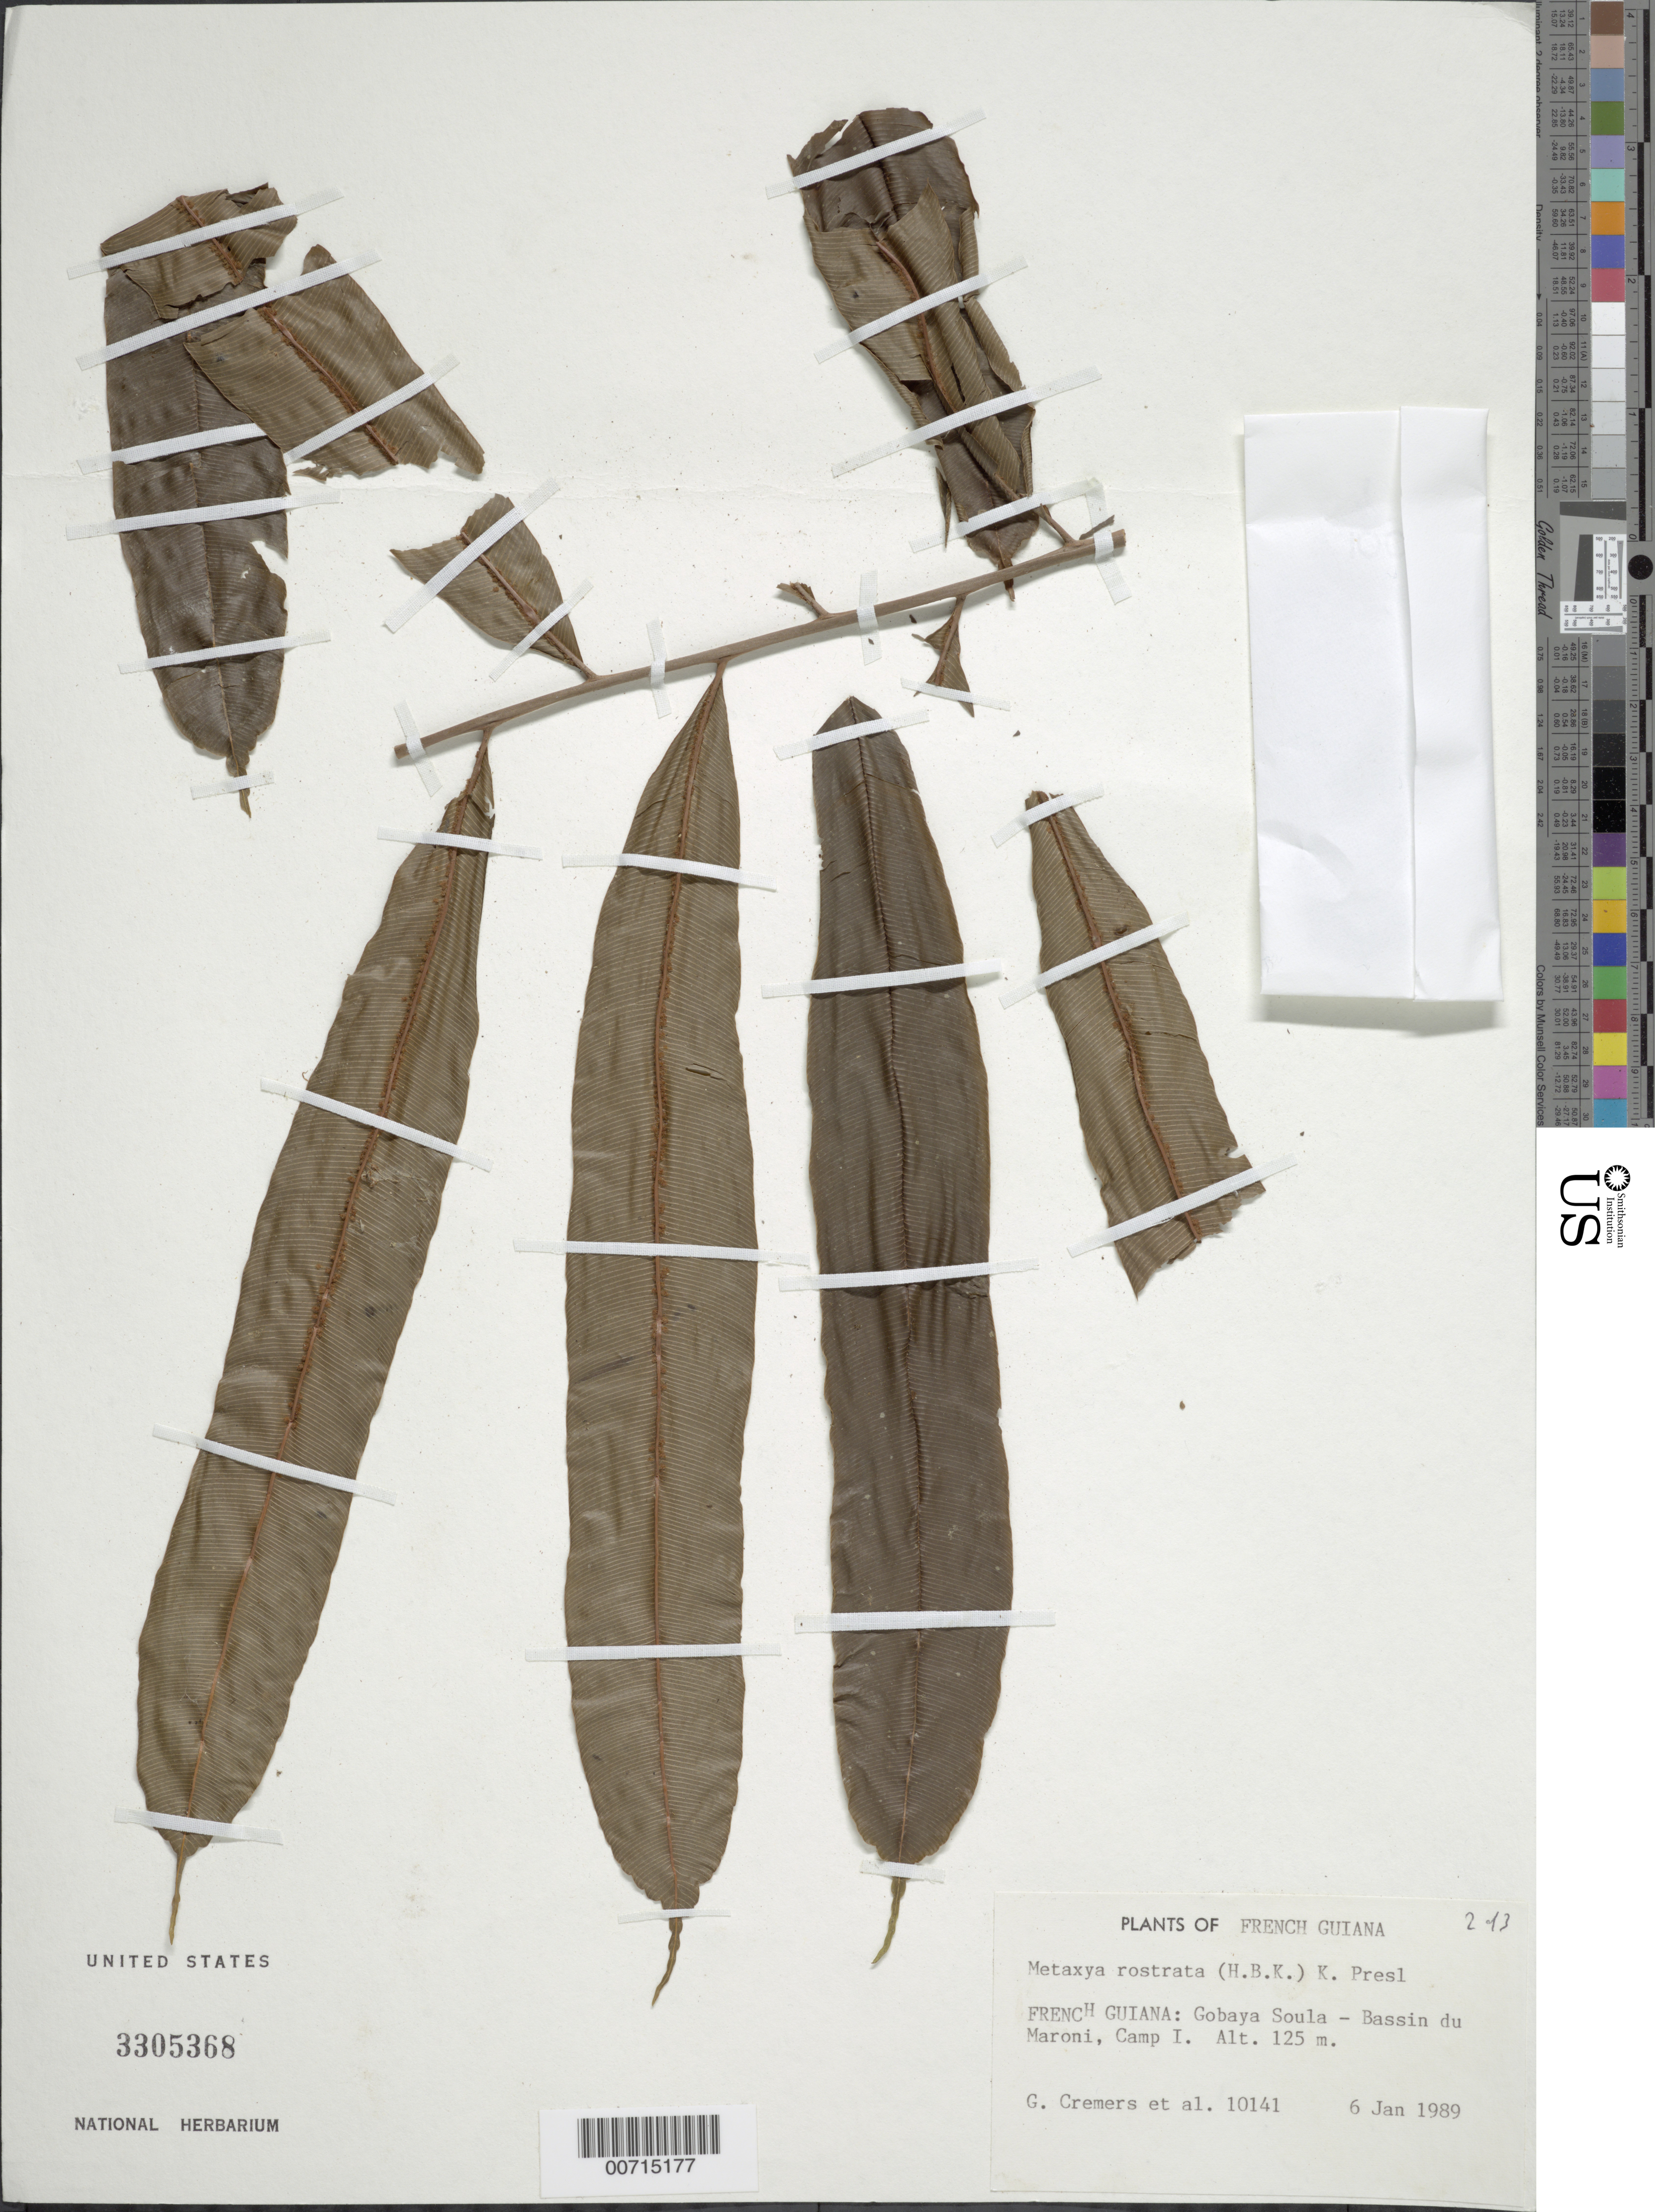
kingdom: Plantae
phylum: Tracheophyta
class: Polypodiopsida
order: Cyatheales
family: Metaxyaceae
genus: Metaxya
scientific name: Metaxya rostrata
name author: (Kunth) C. Presl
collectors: G. Cremers & et al.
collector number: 10141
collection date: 1989-01-06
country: French Guiana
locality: Gobaya Soula - Bassin du Maroni, Camp I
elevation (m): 125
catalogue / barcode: US 3305368